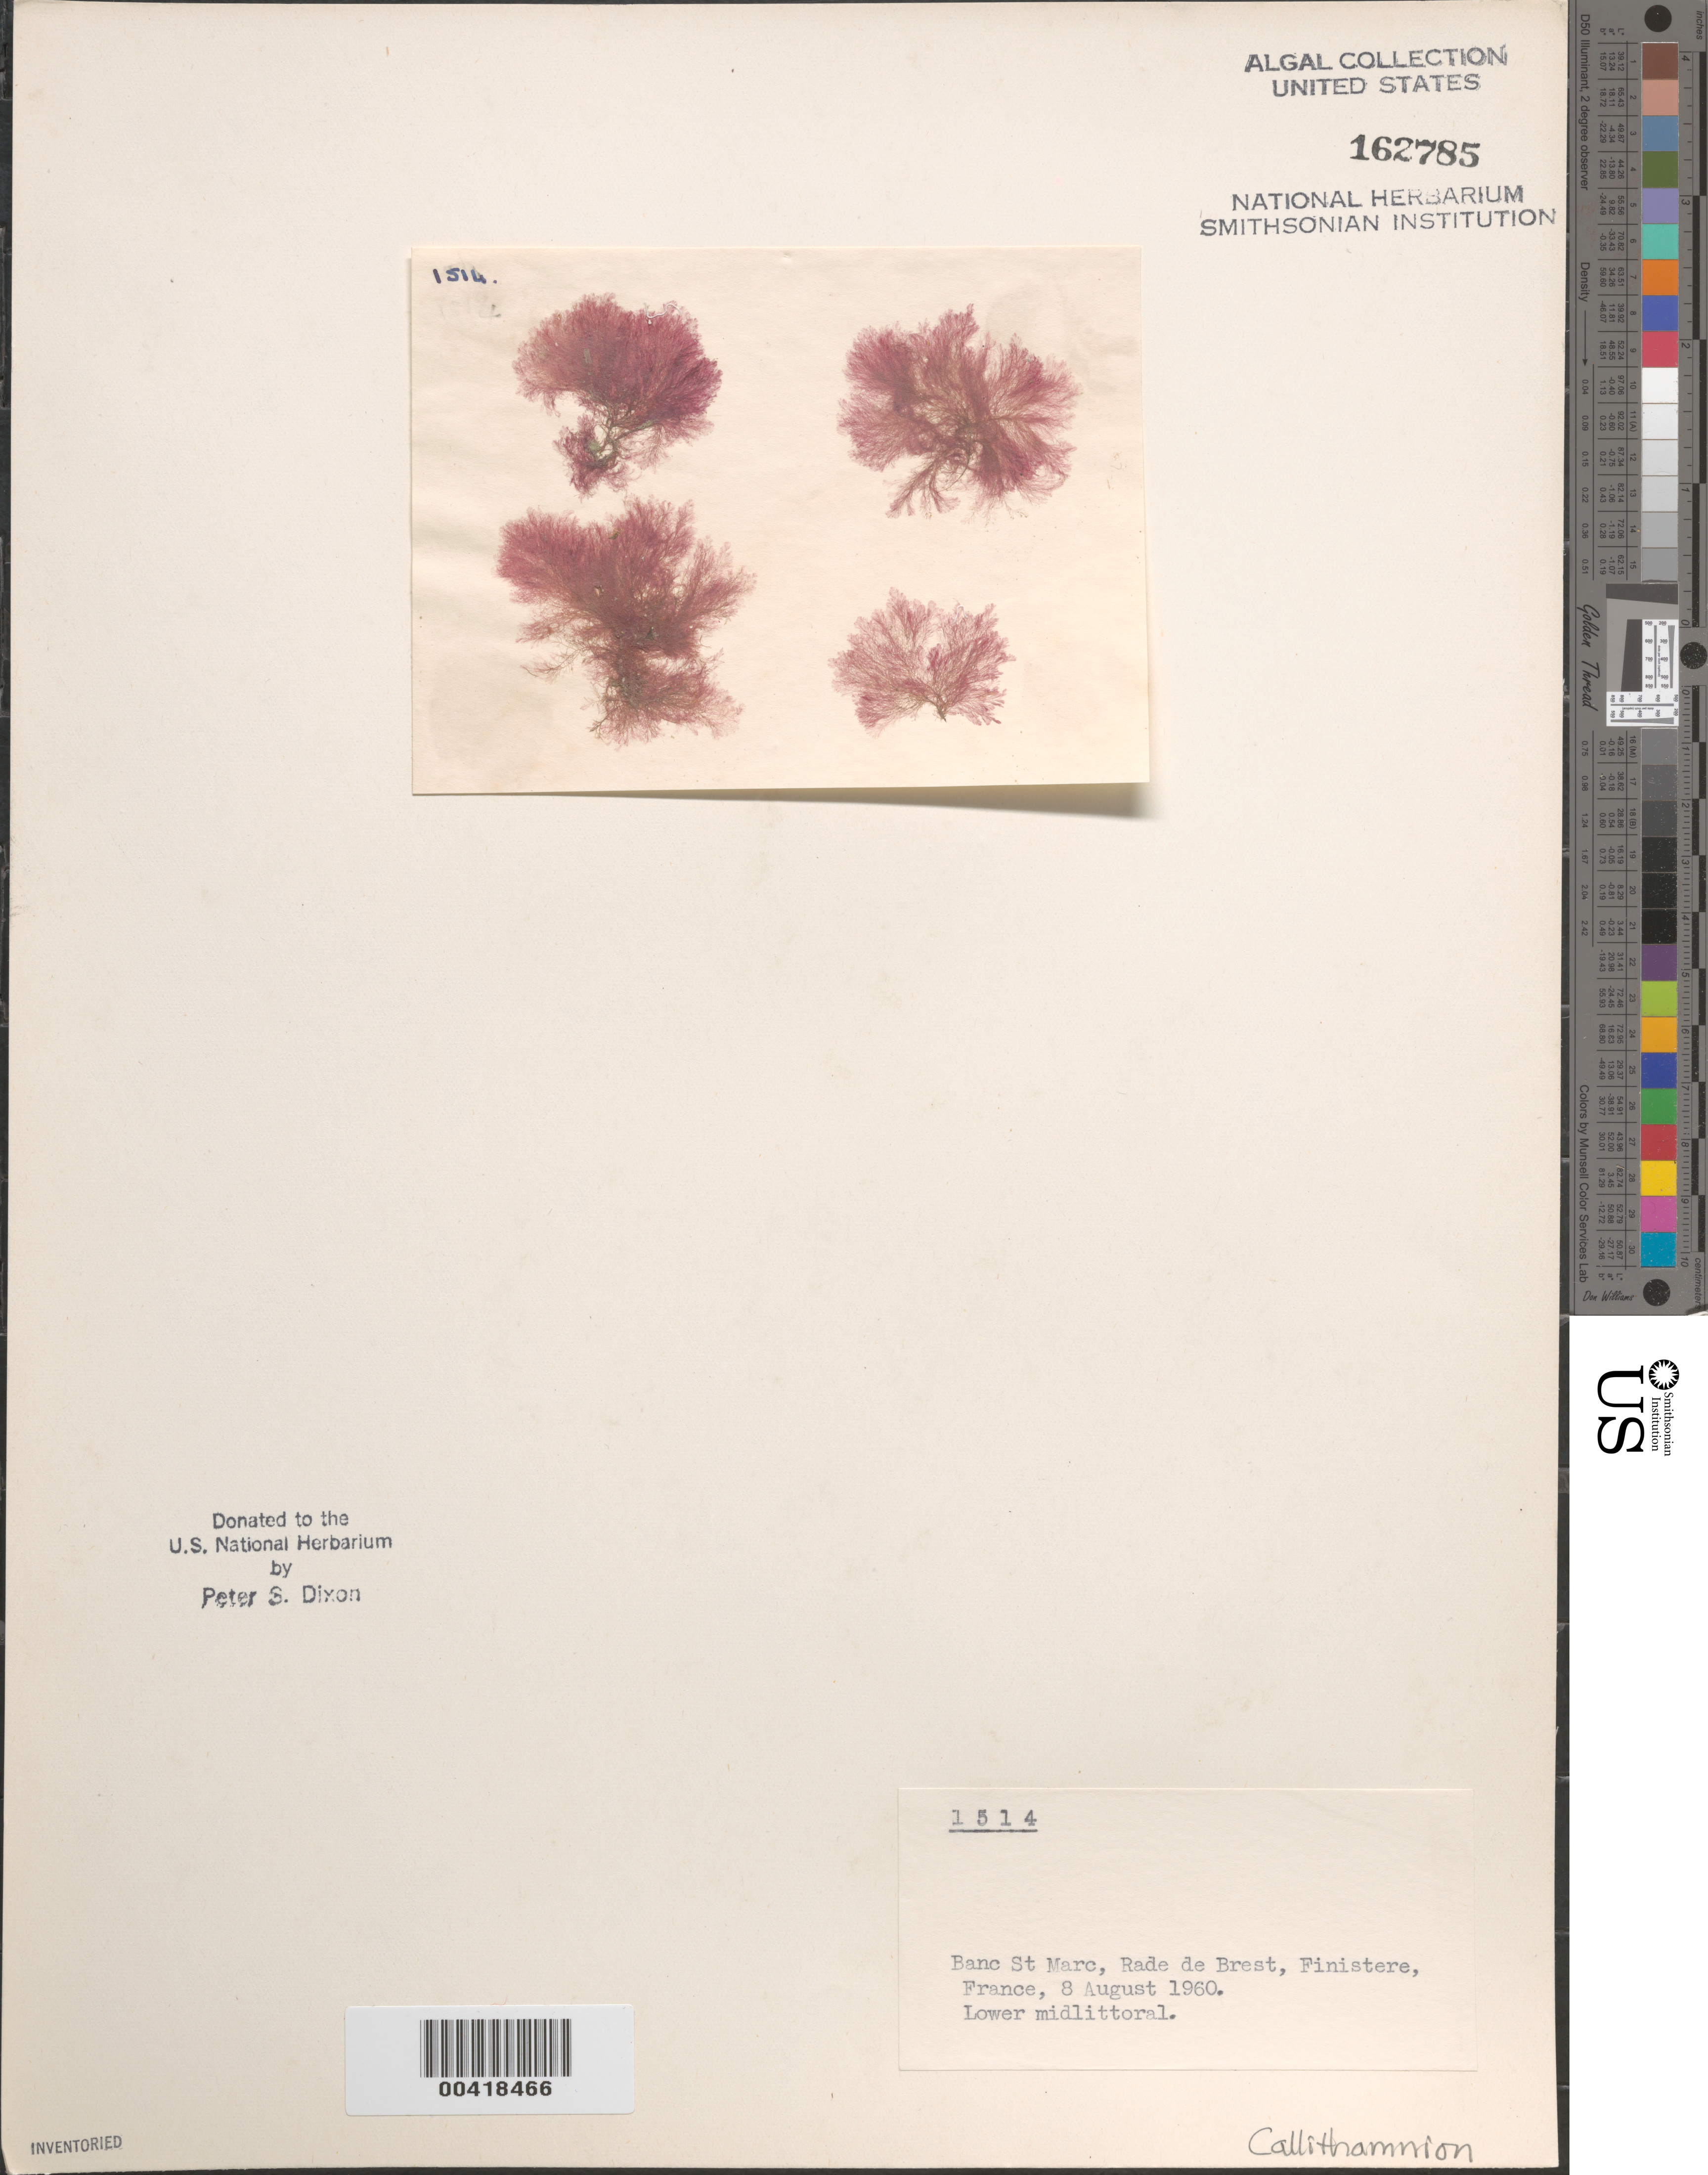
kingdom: Plantae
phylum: Rhodophyta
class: Florideophyceae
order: Ceramiales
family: Callithamniaceae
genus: Callithamnion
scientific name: Callithamnion sp.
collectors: P. S. Dixon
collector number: PSD 1514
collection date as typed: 08 Aug 1960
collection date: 1960-08-08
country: France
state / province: Bretagne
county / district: Finistère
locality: Banc St. Marc, Rade de Brest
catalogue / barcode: US 162785